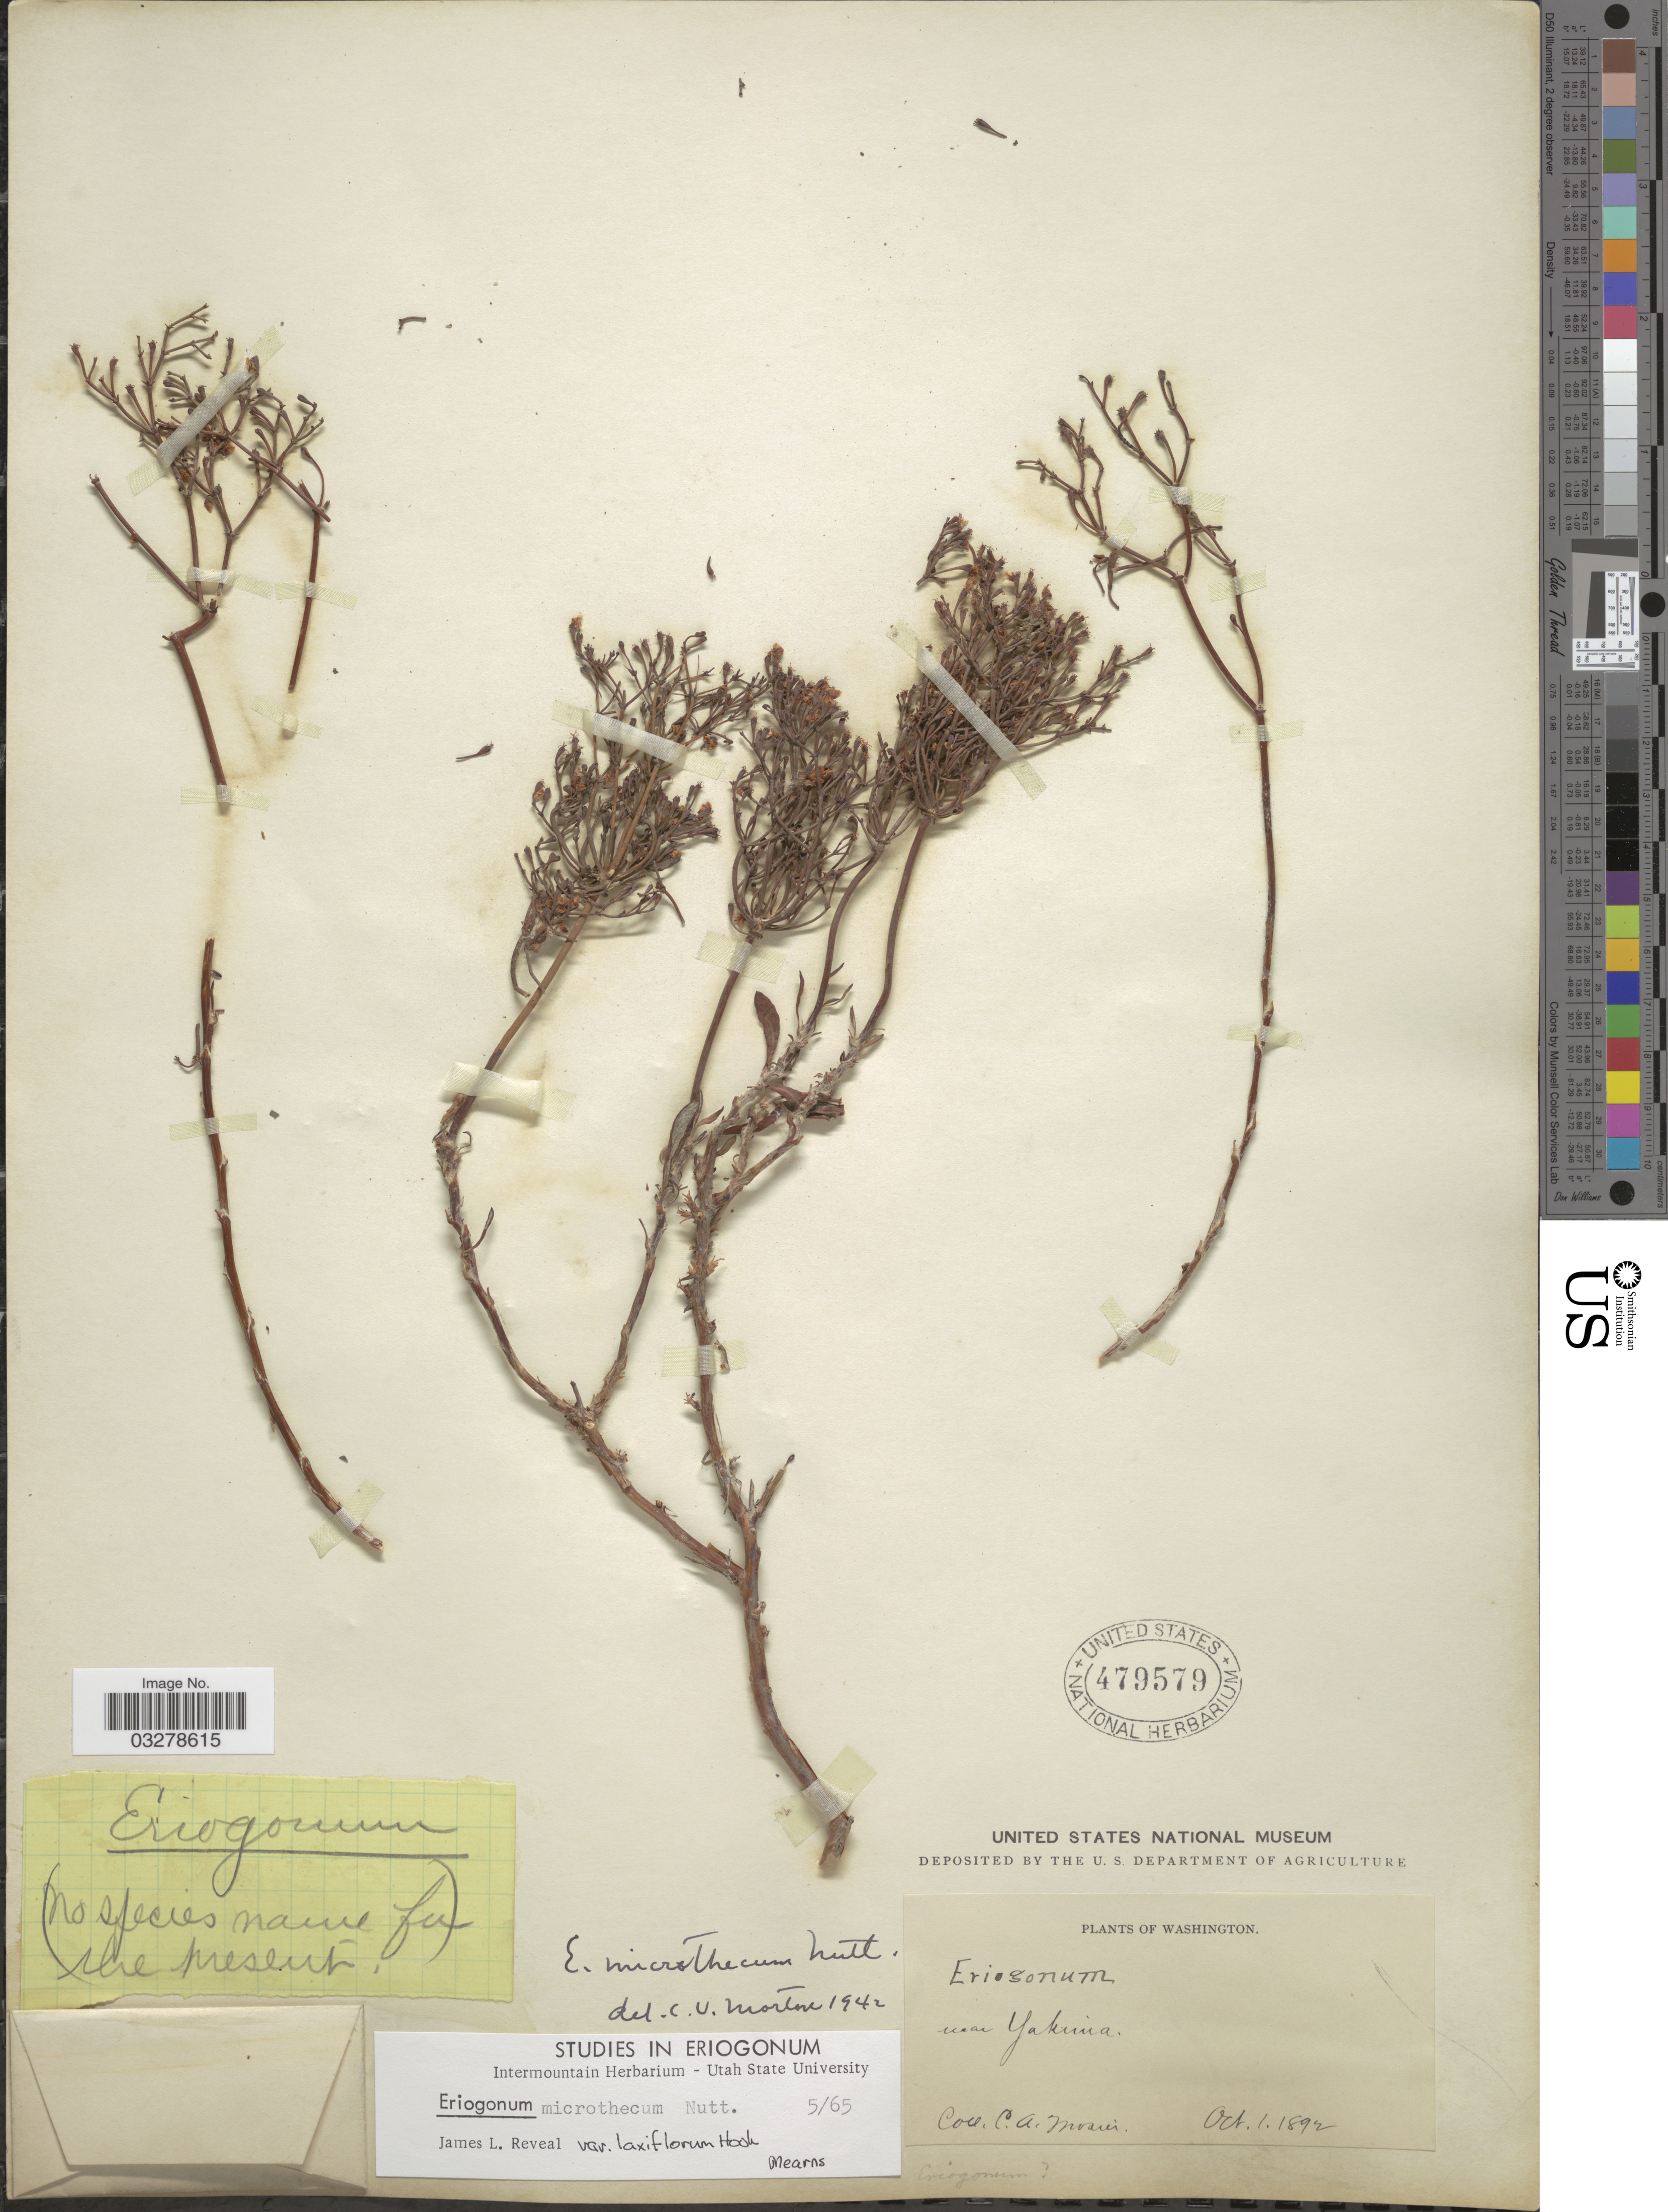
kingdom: Plantae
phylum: Tracheophyta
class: Magnoliopsida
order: Caryophyllales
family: Polygonaceae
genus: Eriogonum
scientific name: Eriogonum microtheca var. laxiflorum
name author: Hook.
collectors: C. A. Mosier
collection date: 1892-10-01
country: United States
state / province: Washington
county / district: Yakima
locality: Near Yakima.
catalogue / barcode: US 479579